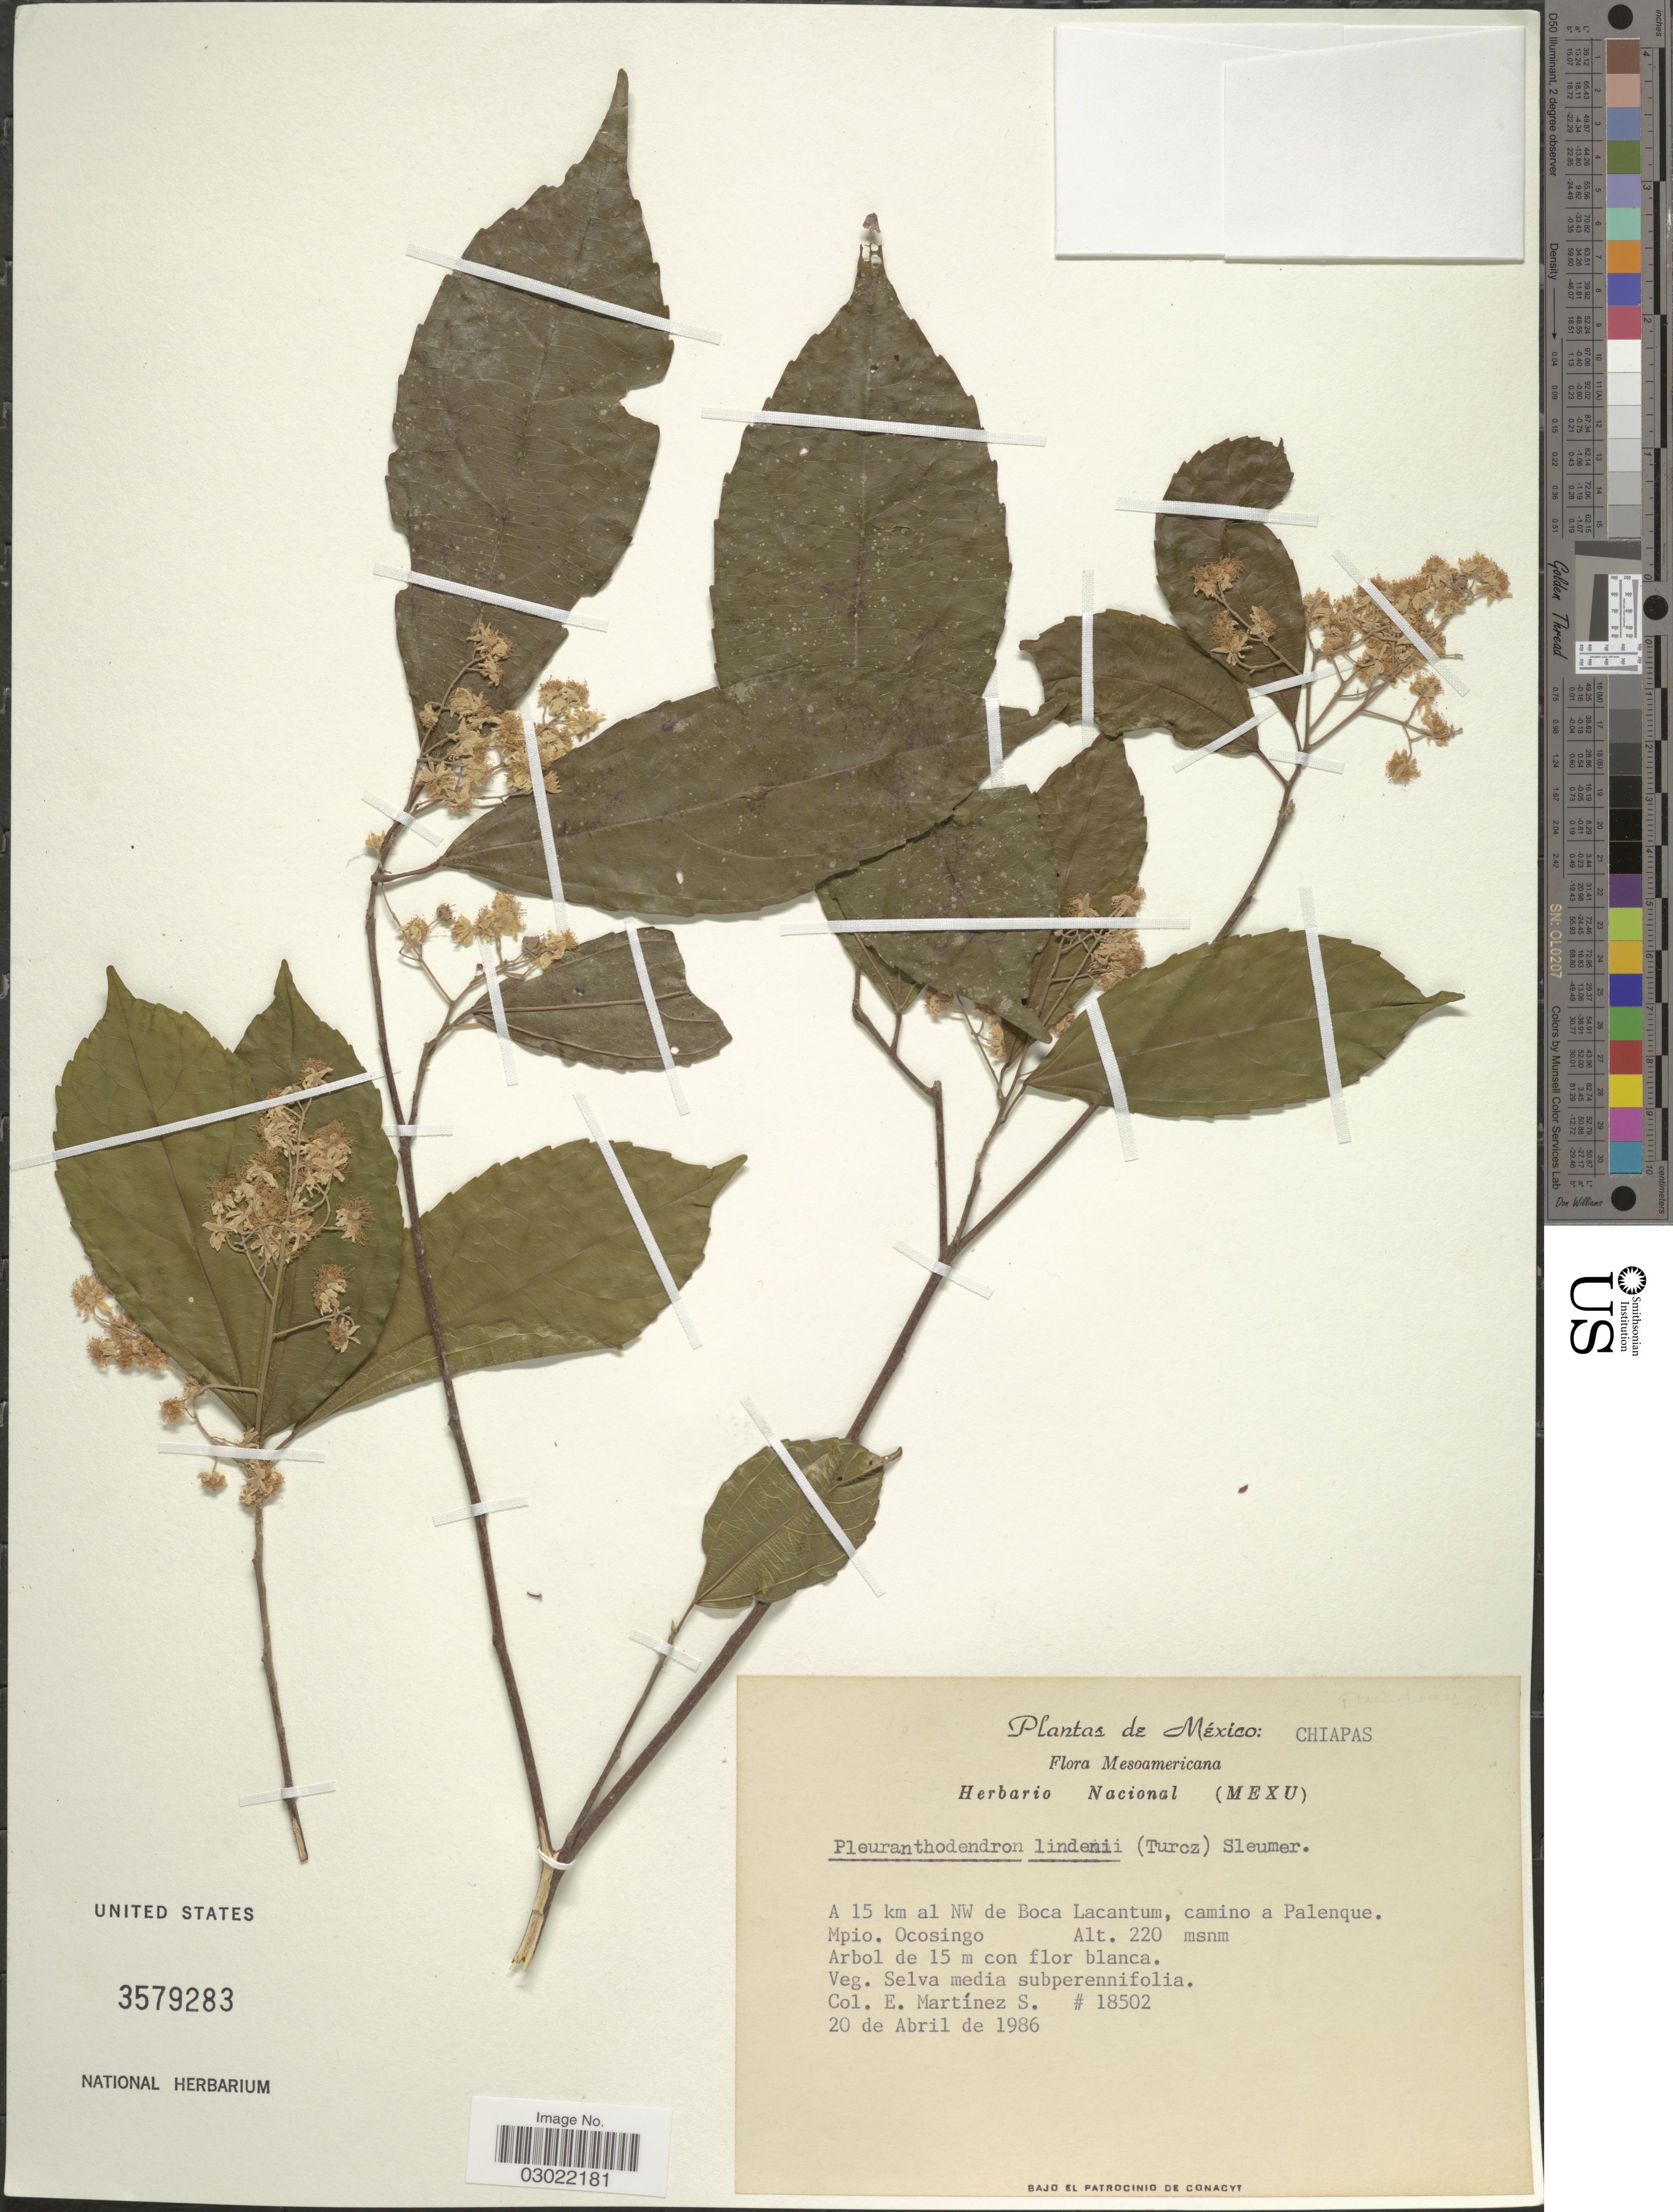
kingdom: Plantae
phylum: Tracheophyta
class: Magnoliopsida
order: Malpighiales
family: Salicaceae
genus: Pleuranthodendron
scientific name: Pleuranthodendron lindenii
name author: (Turcz.) Sleumer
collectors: E. M. Martínez S.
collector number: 18502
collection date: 1986-04-20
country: Mexico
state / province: Chiapas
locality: A 15 km al NW de Boca Lacantum, camino a Palenque. Mpio. Ocosingo.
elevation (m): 220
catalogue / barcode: US 3579283